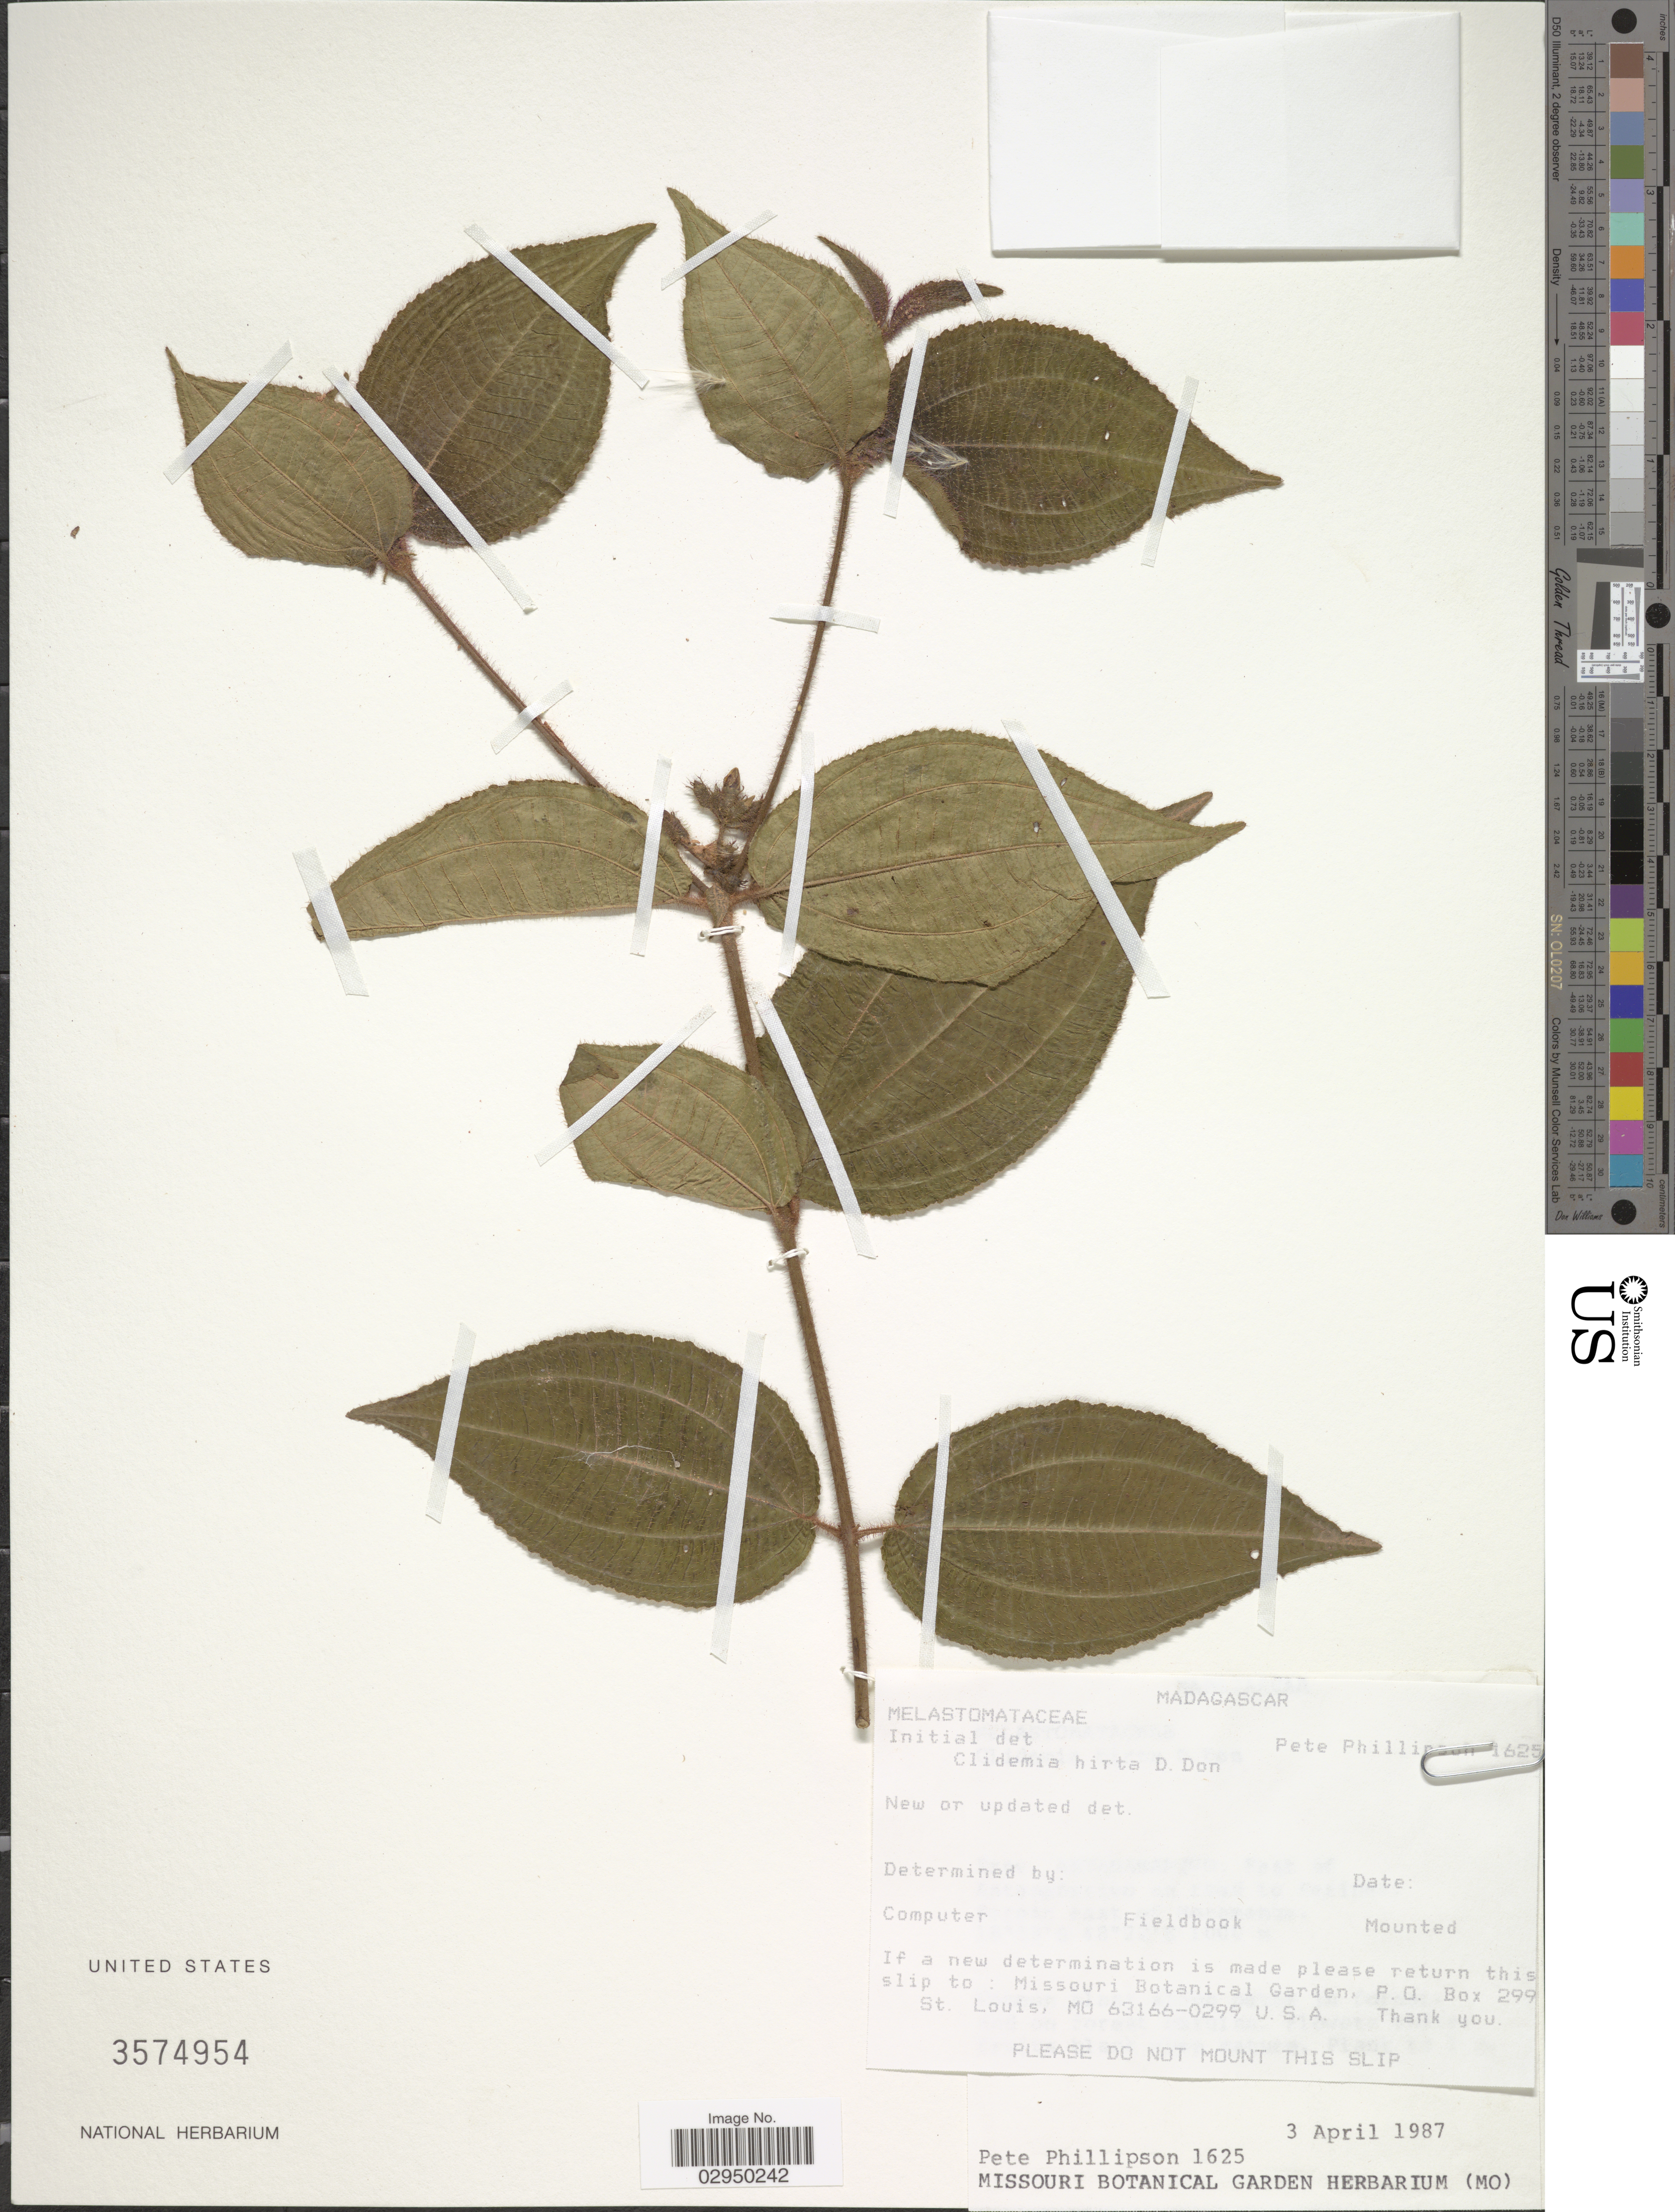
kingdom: Plantae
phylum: Tracheophyta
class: Magnoliopsida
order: Myrtales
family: Melastomataceae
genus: Clidemia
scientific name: Clidemia hirta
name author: (L.) D. Don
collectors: P. B. Phillipson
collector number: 1625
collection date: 1987-04-03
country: Madagascar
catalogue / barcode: US 3574954